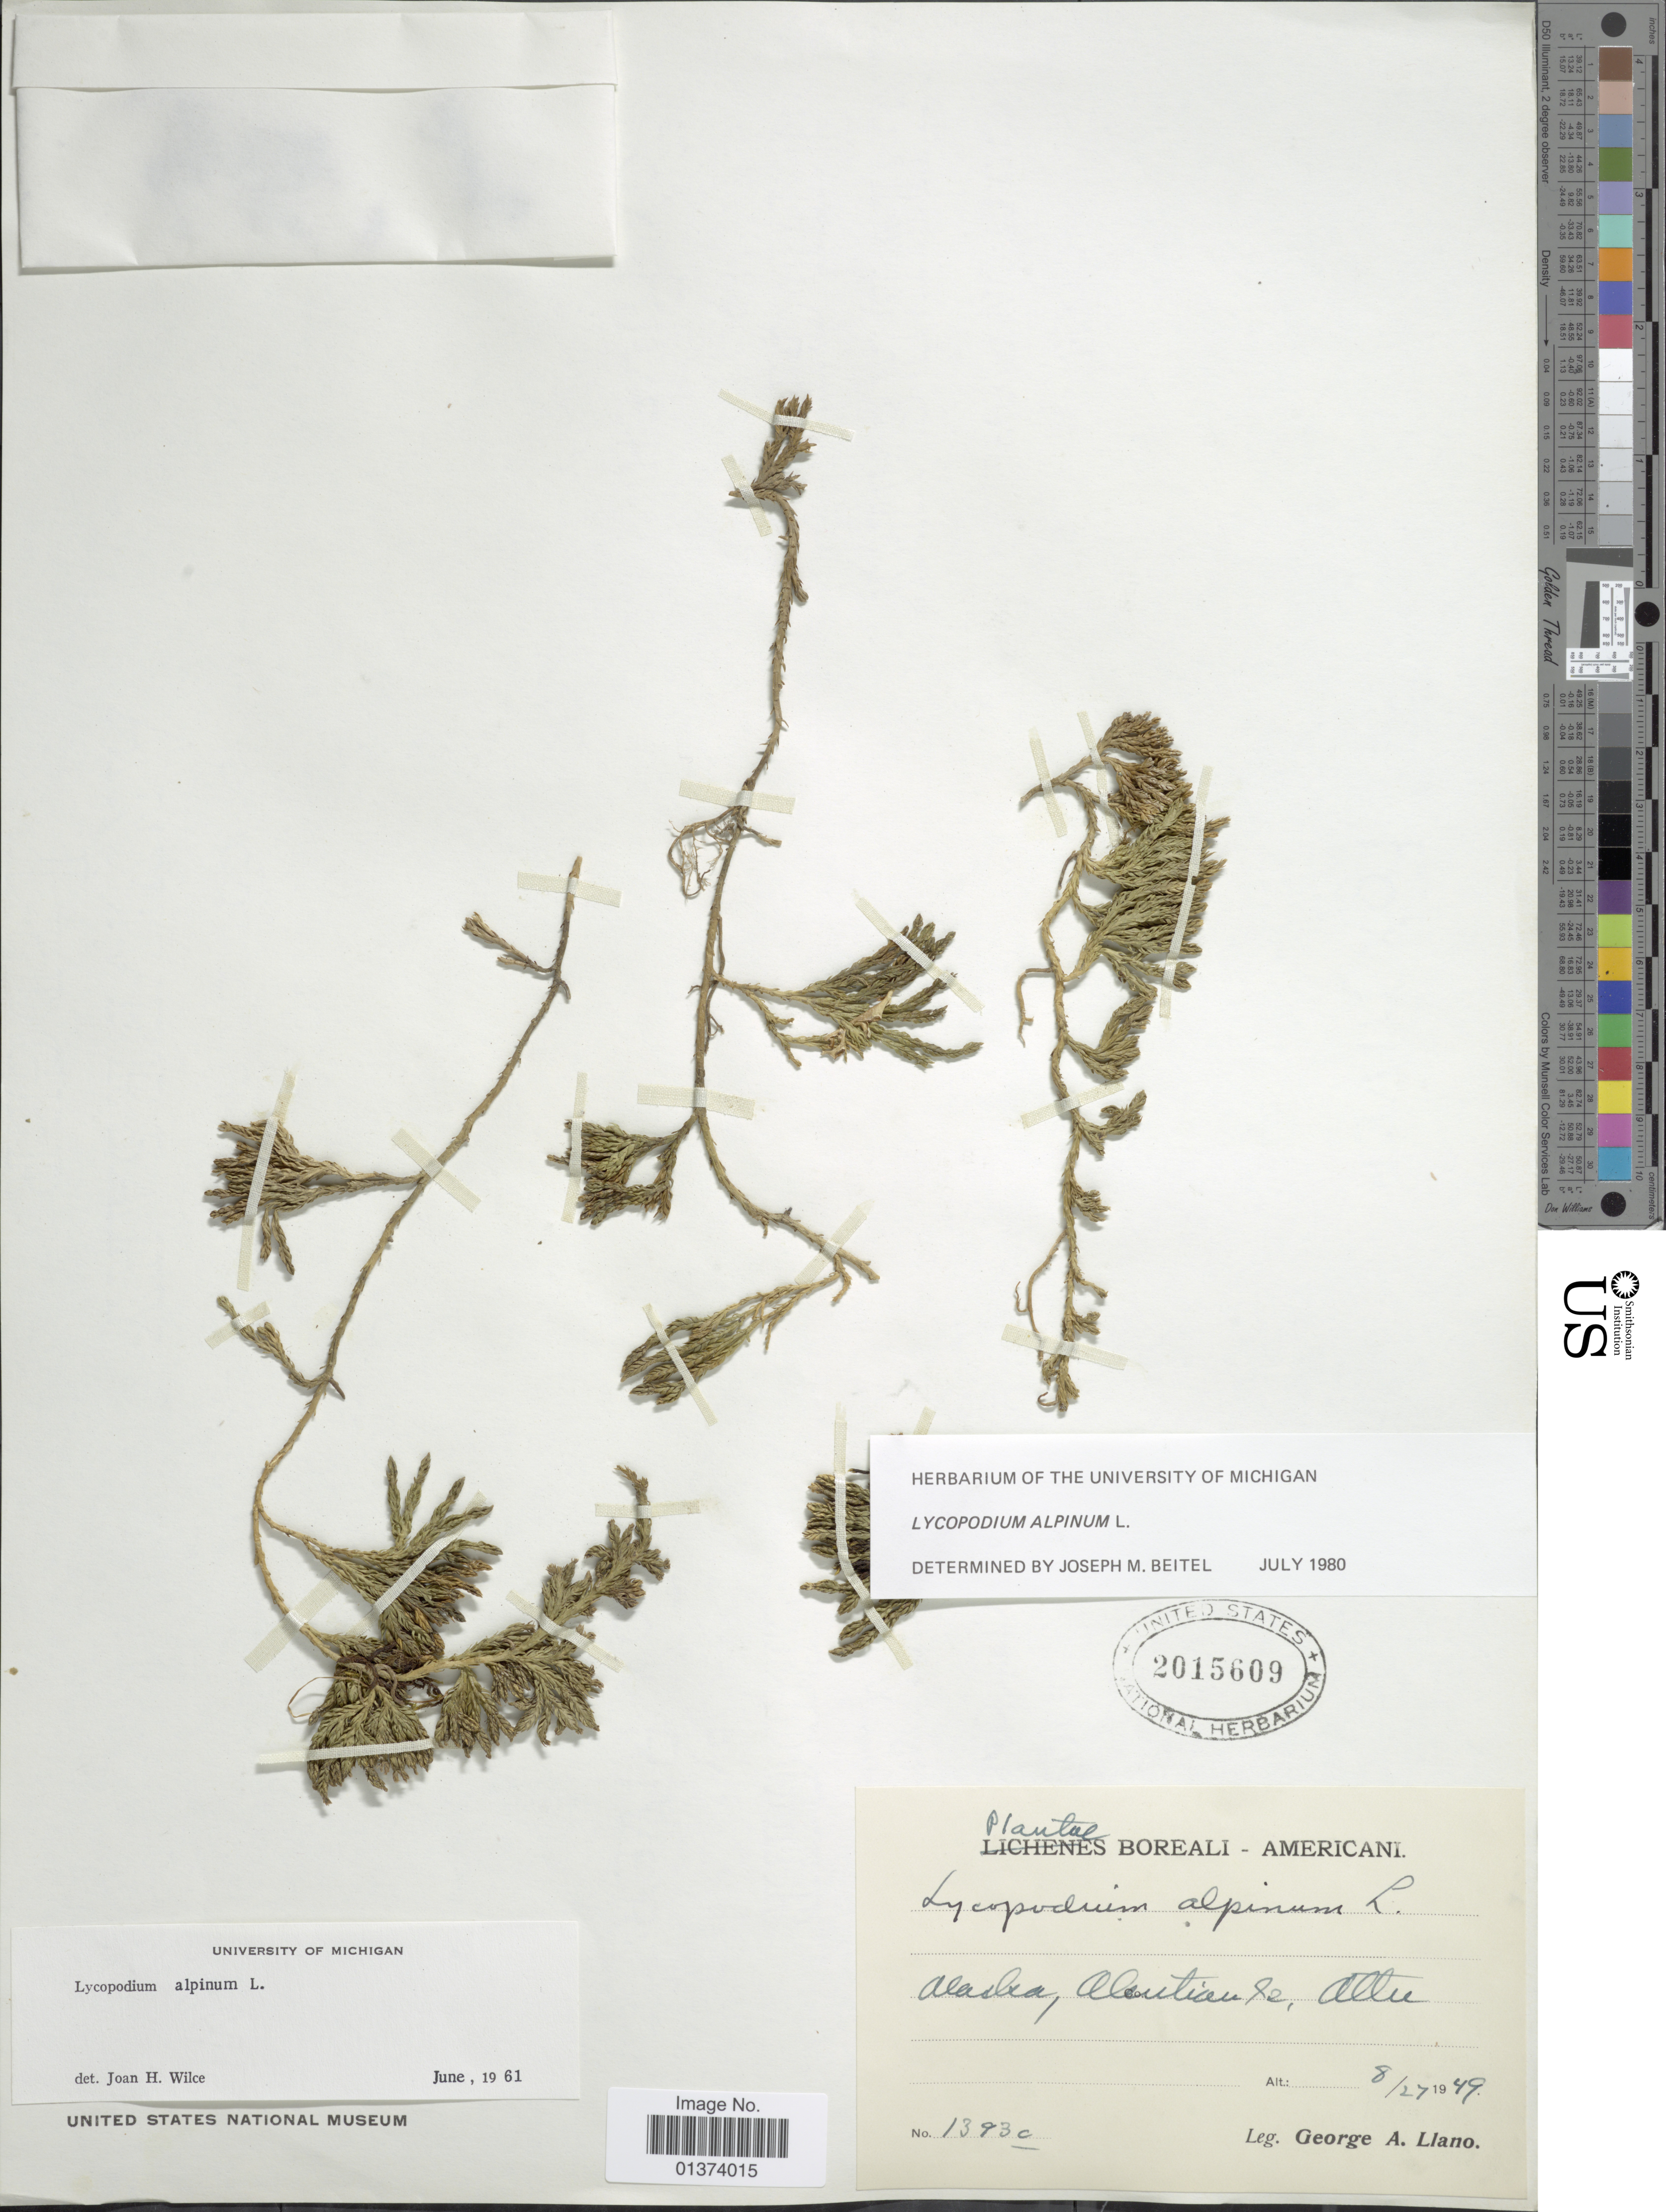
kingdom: Plantae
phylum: Tracheophyta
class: Lycopodiopsida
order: Lycopodiales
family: Lycopodiaceae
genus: Diphasiastrum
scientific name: Diphasiastrum alpinum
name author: (L.) Holub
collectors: G. Llano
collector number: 1393c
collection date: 1949-08-27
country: United States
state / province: Alaska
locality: Boreali-Americani, Aleutian Is, Attu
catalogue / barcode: US 2015609